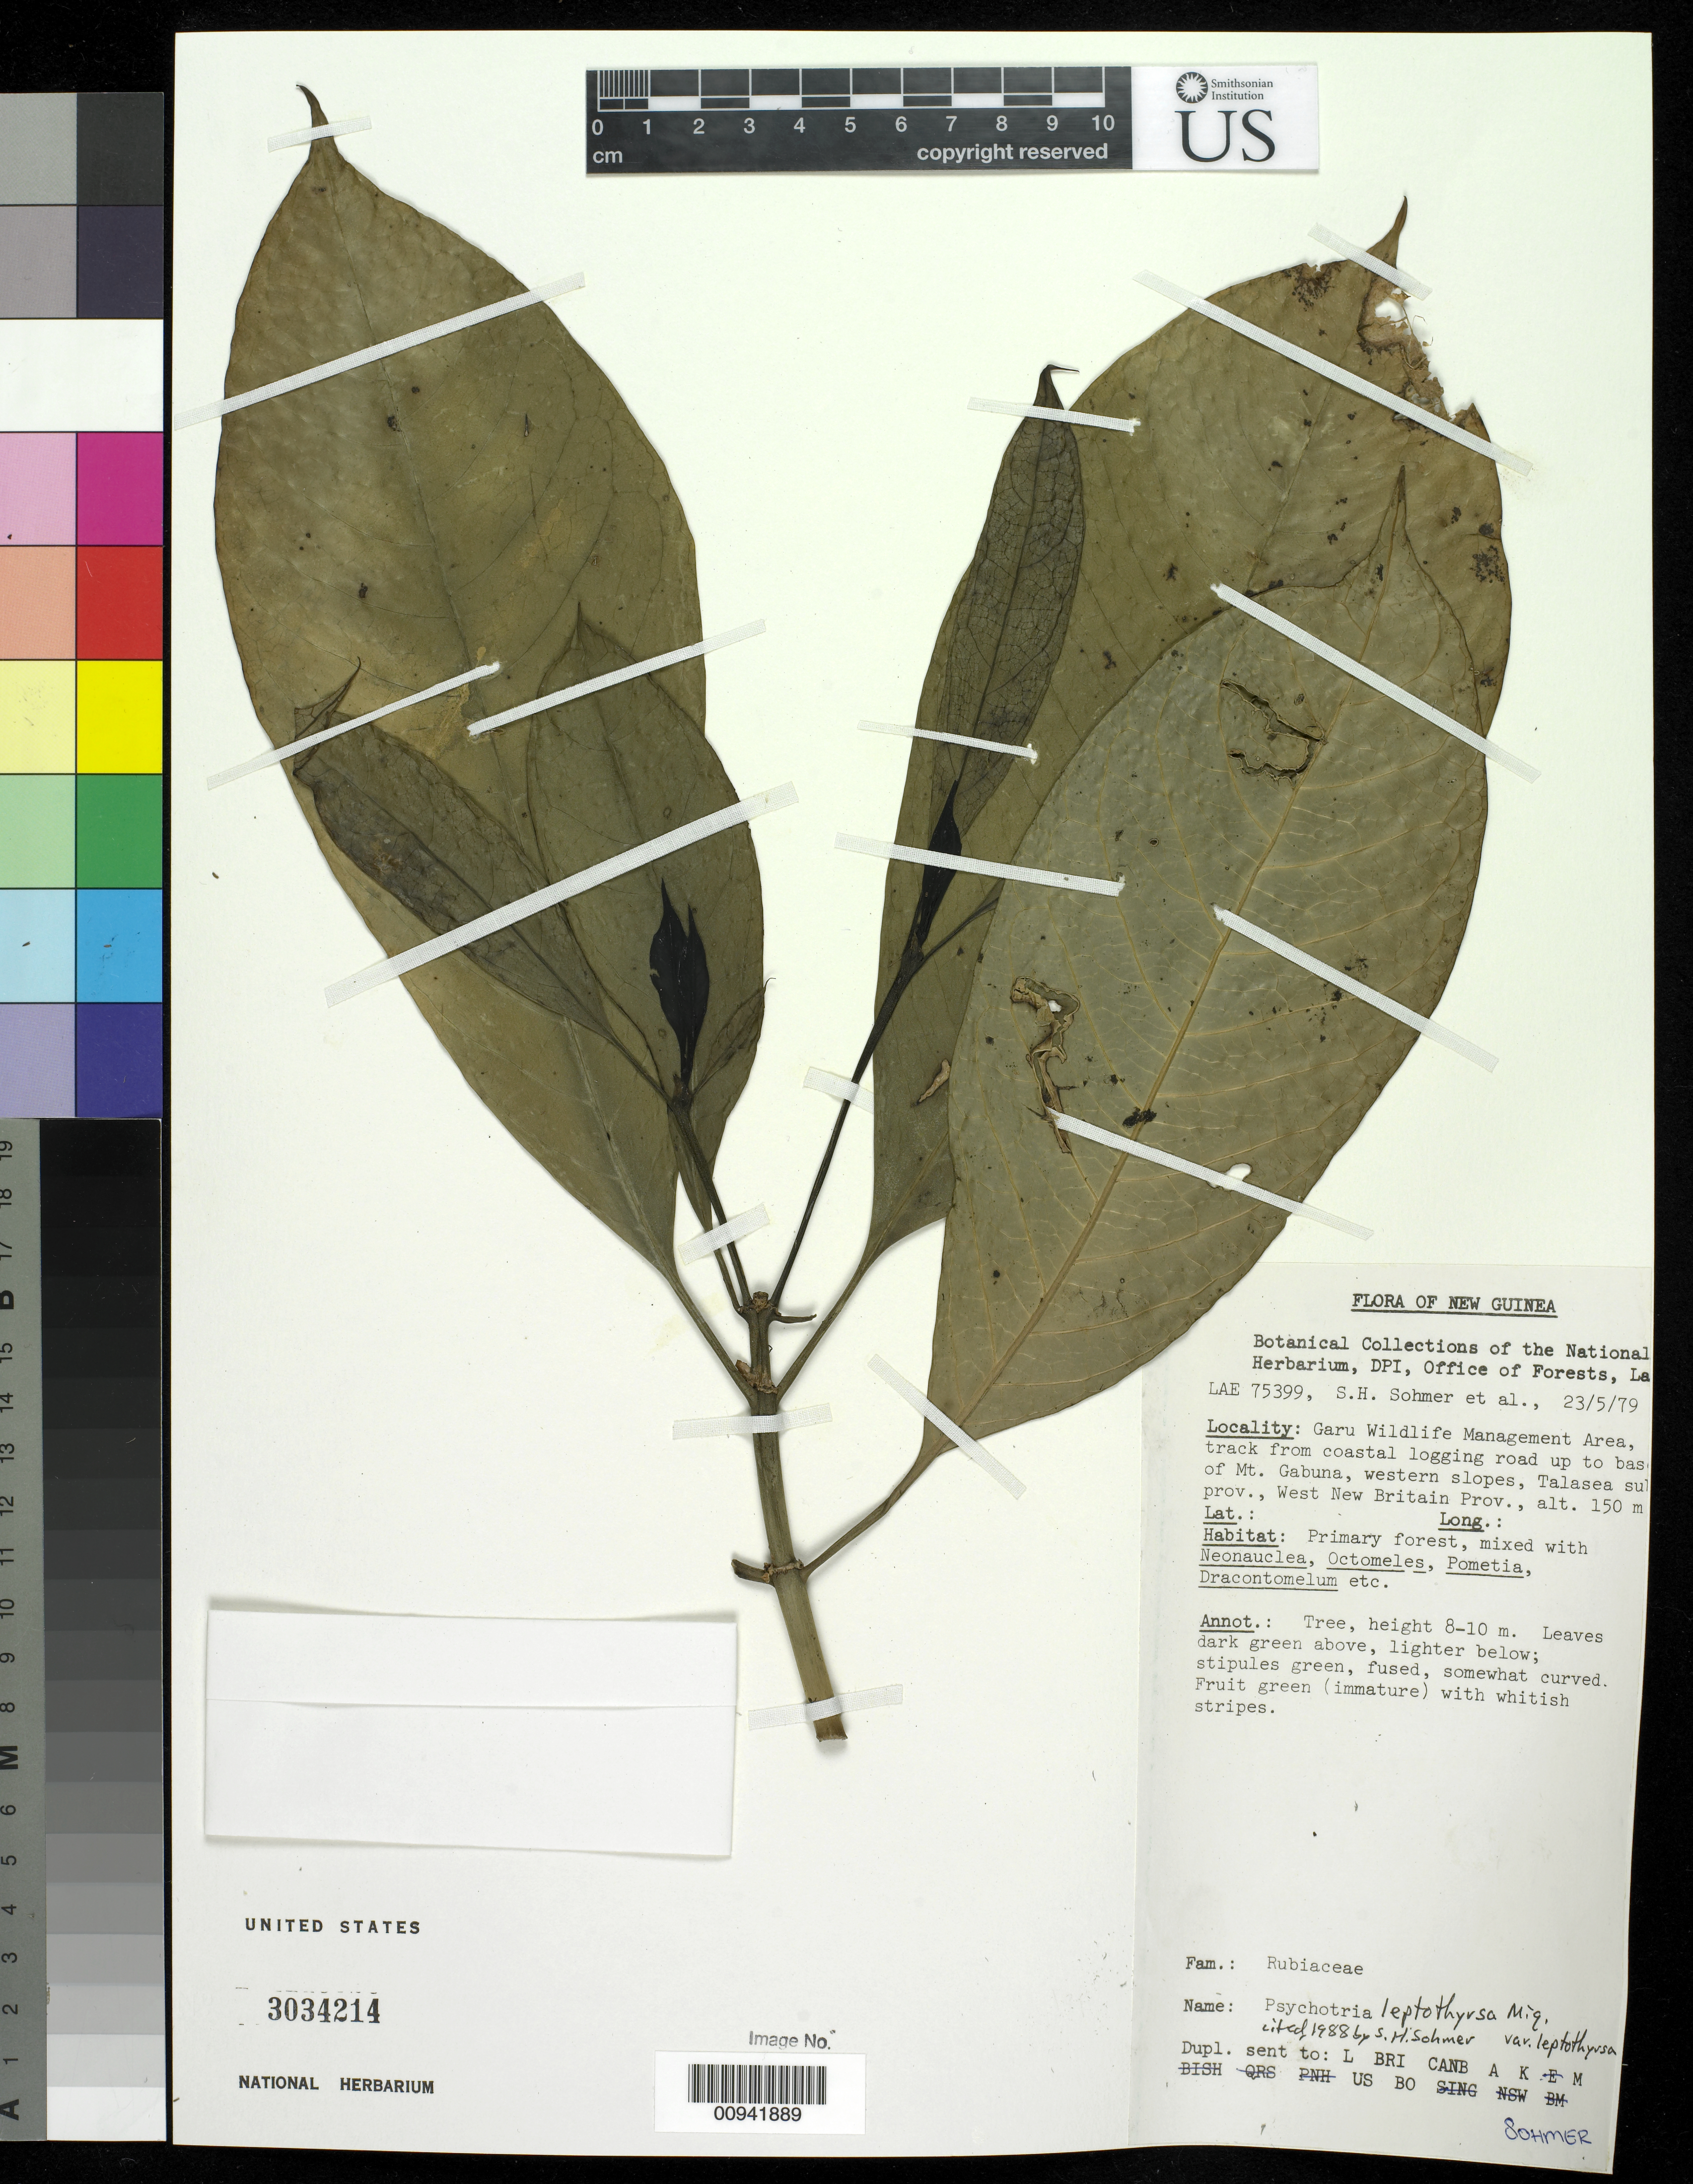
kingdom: Plantae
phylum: Tracheophyta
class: Magnoliopsida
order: Gentianales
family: Rubiaceae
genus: Psychotria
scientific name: Psychotria leptothyrsa var. leptothyrsa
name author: Miq.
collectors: S. H. Sohmer & et al.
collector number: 75399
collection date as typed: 23 May 1979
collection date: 1979-05-23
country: Papua New Guinea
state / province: West New Britain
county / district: Talasea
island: New Britain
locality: Lae; Garu wildlife Management Area, track from coastal logging road up to base of Mt. Gabuna, western slopes.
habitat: Primary forest, mixed with Neonauclea, Octomeles, Pometia, Dracontomelum etc.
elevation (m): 150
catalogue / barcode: US 3034214